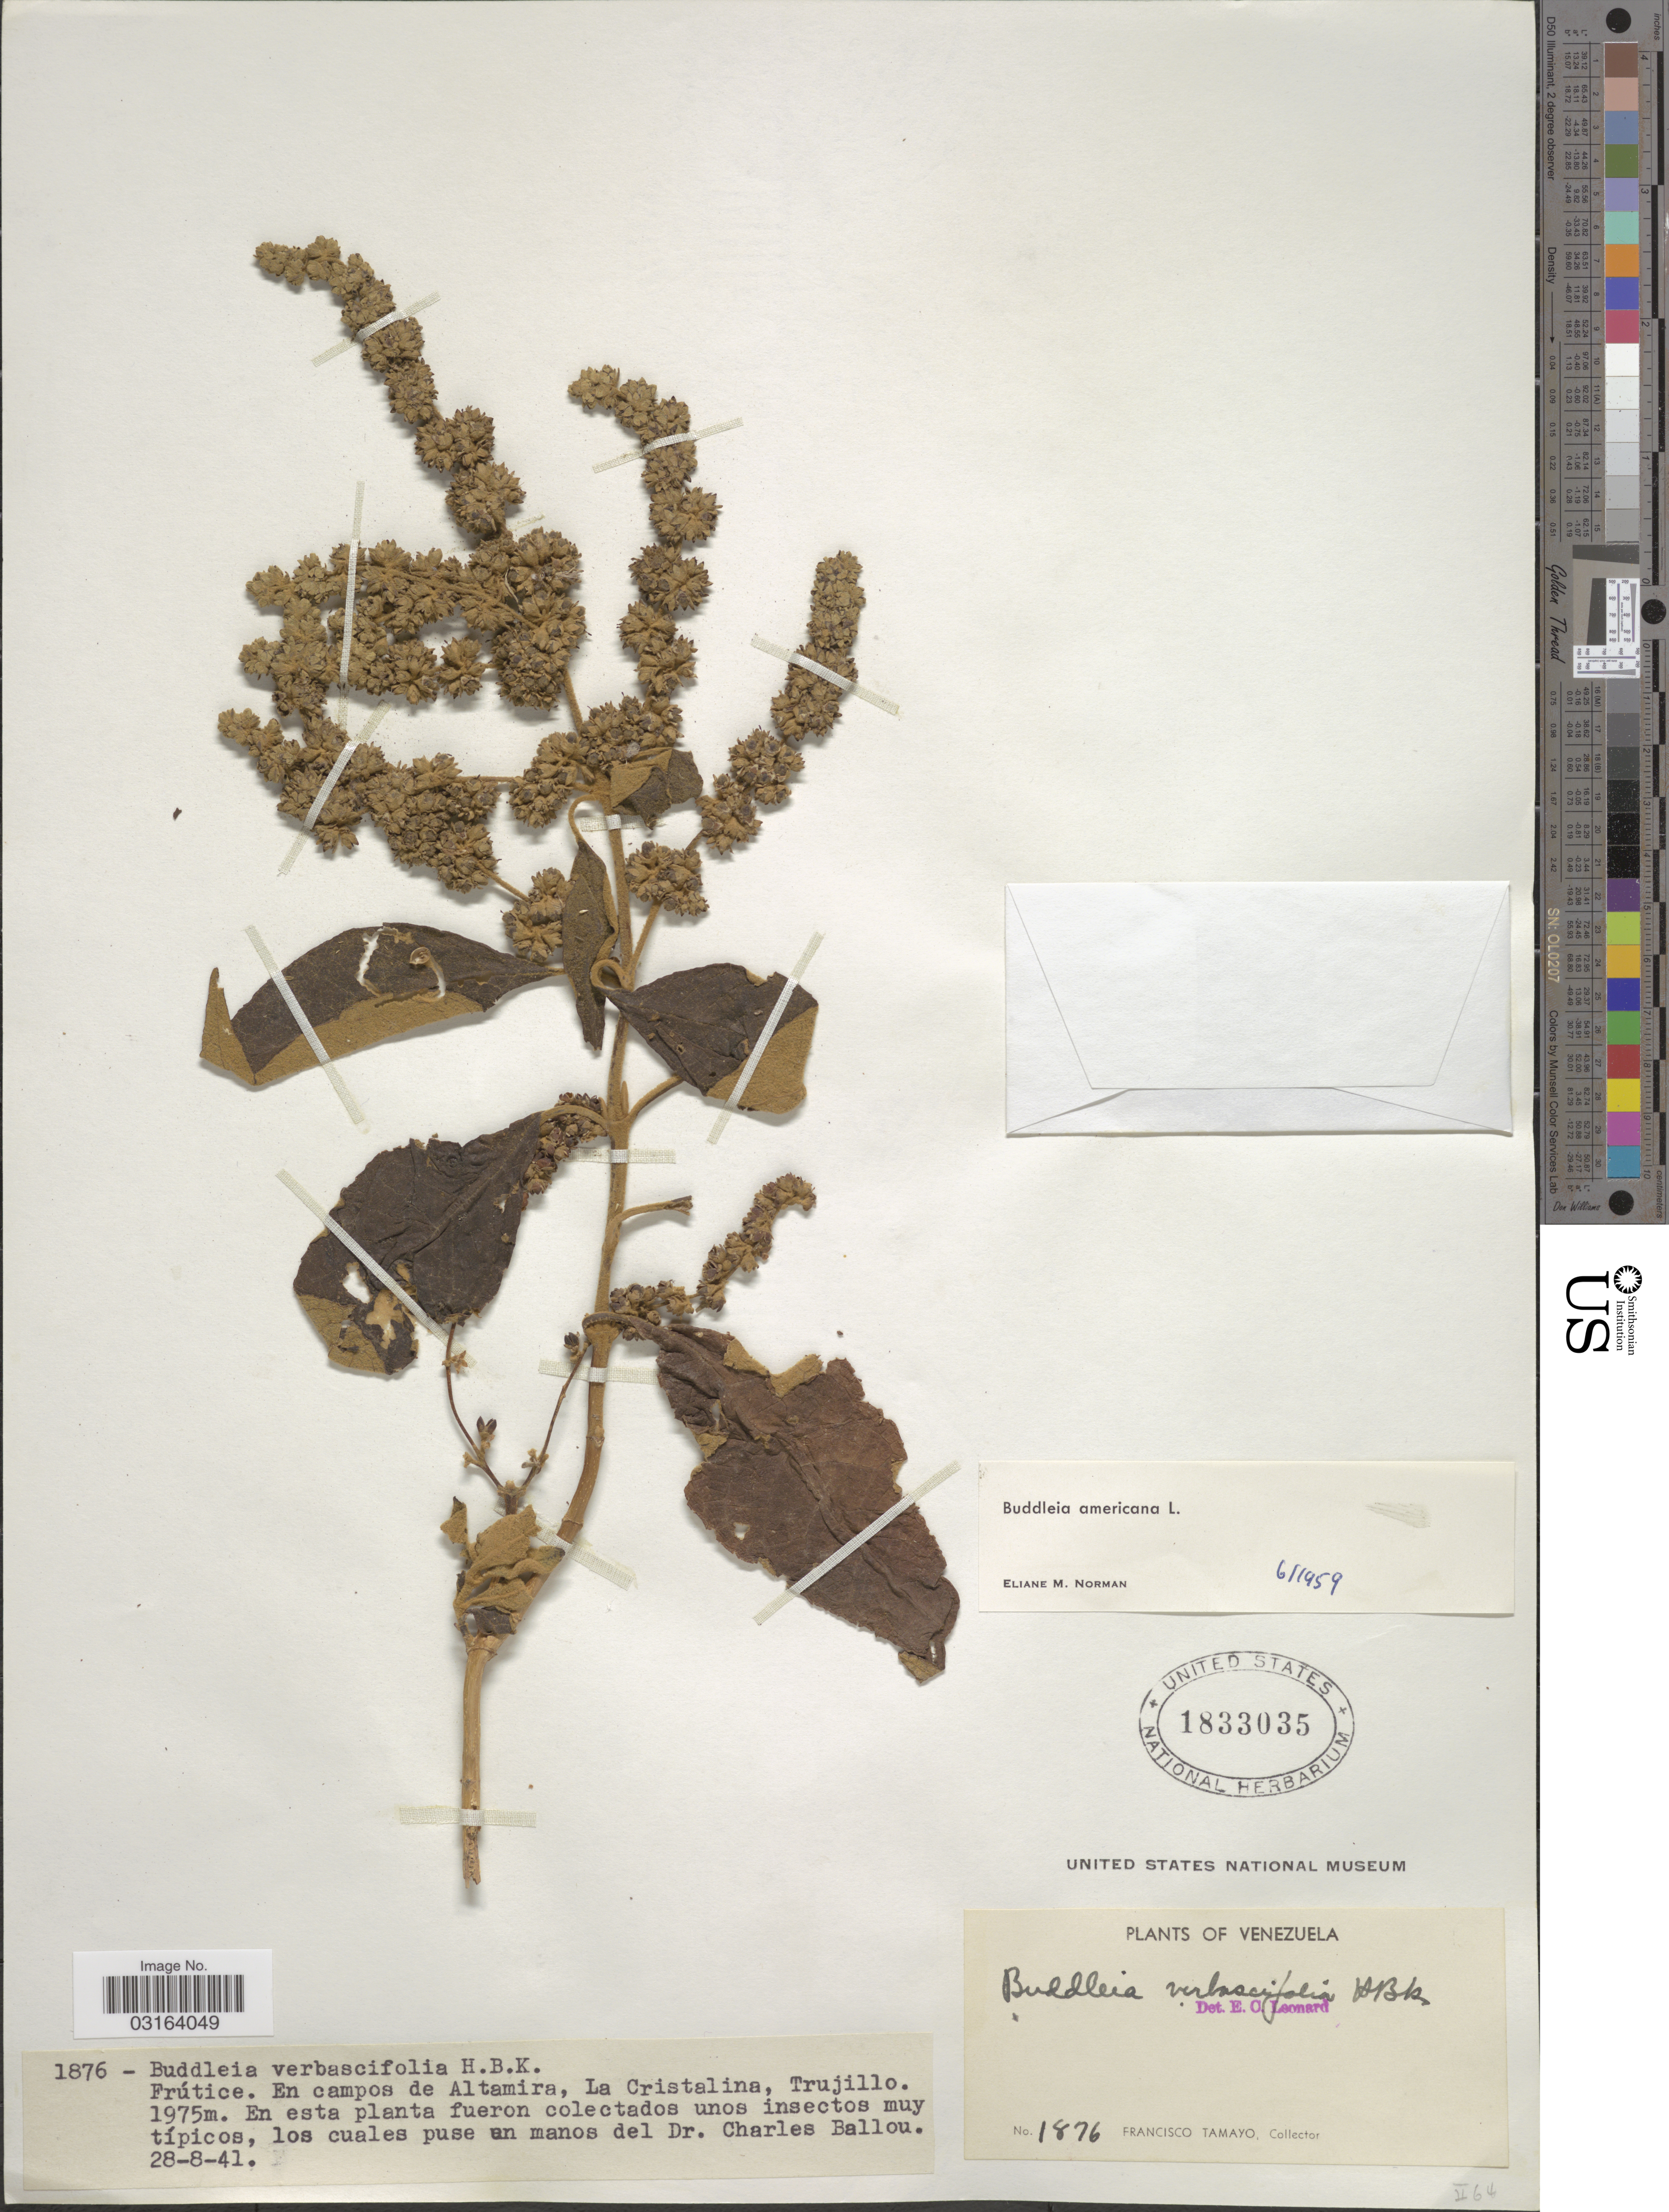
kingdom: Plantae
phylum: Tracheophyta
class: Magnoliopsida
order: Lamiales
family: Scrophulariaceae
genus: Buddleja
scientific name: Buddleja americana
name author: L.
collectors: F. Tamayo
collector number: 1876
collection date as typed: Transcribed d/m/y: 28/8/41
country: Venezuela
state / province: Trujillo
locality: En campos de Altamira, La Cristalina.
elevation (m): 1975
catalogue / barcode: US 1833035